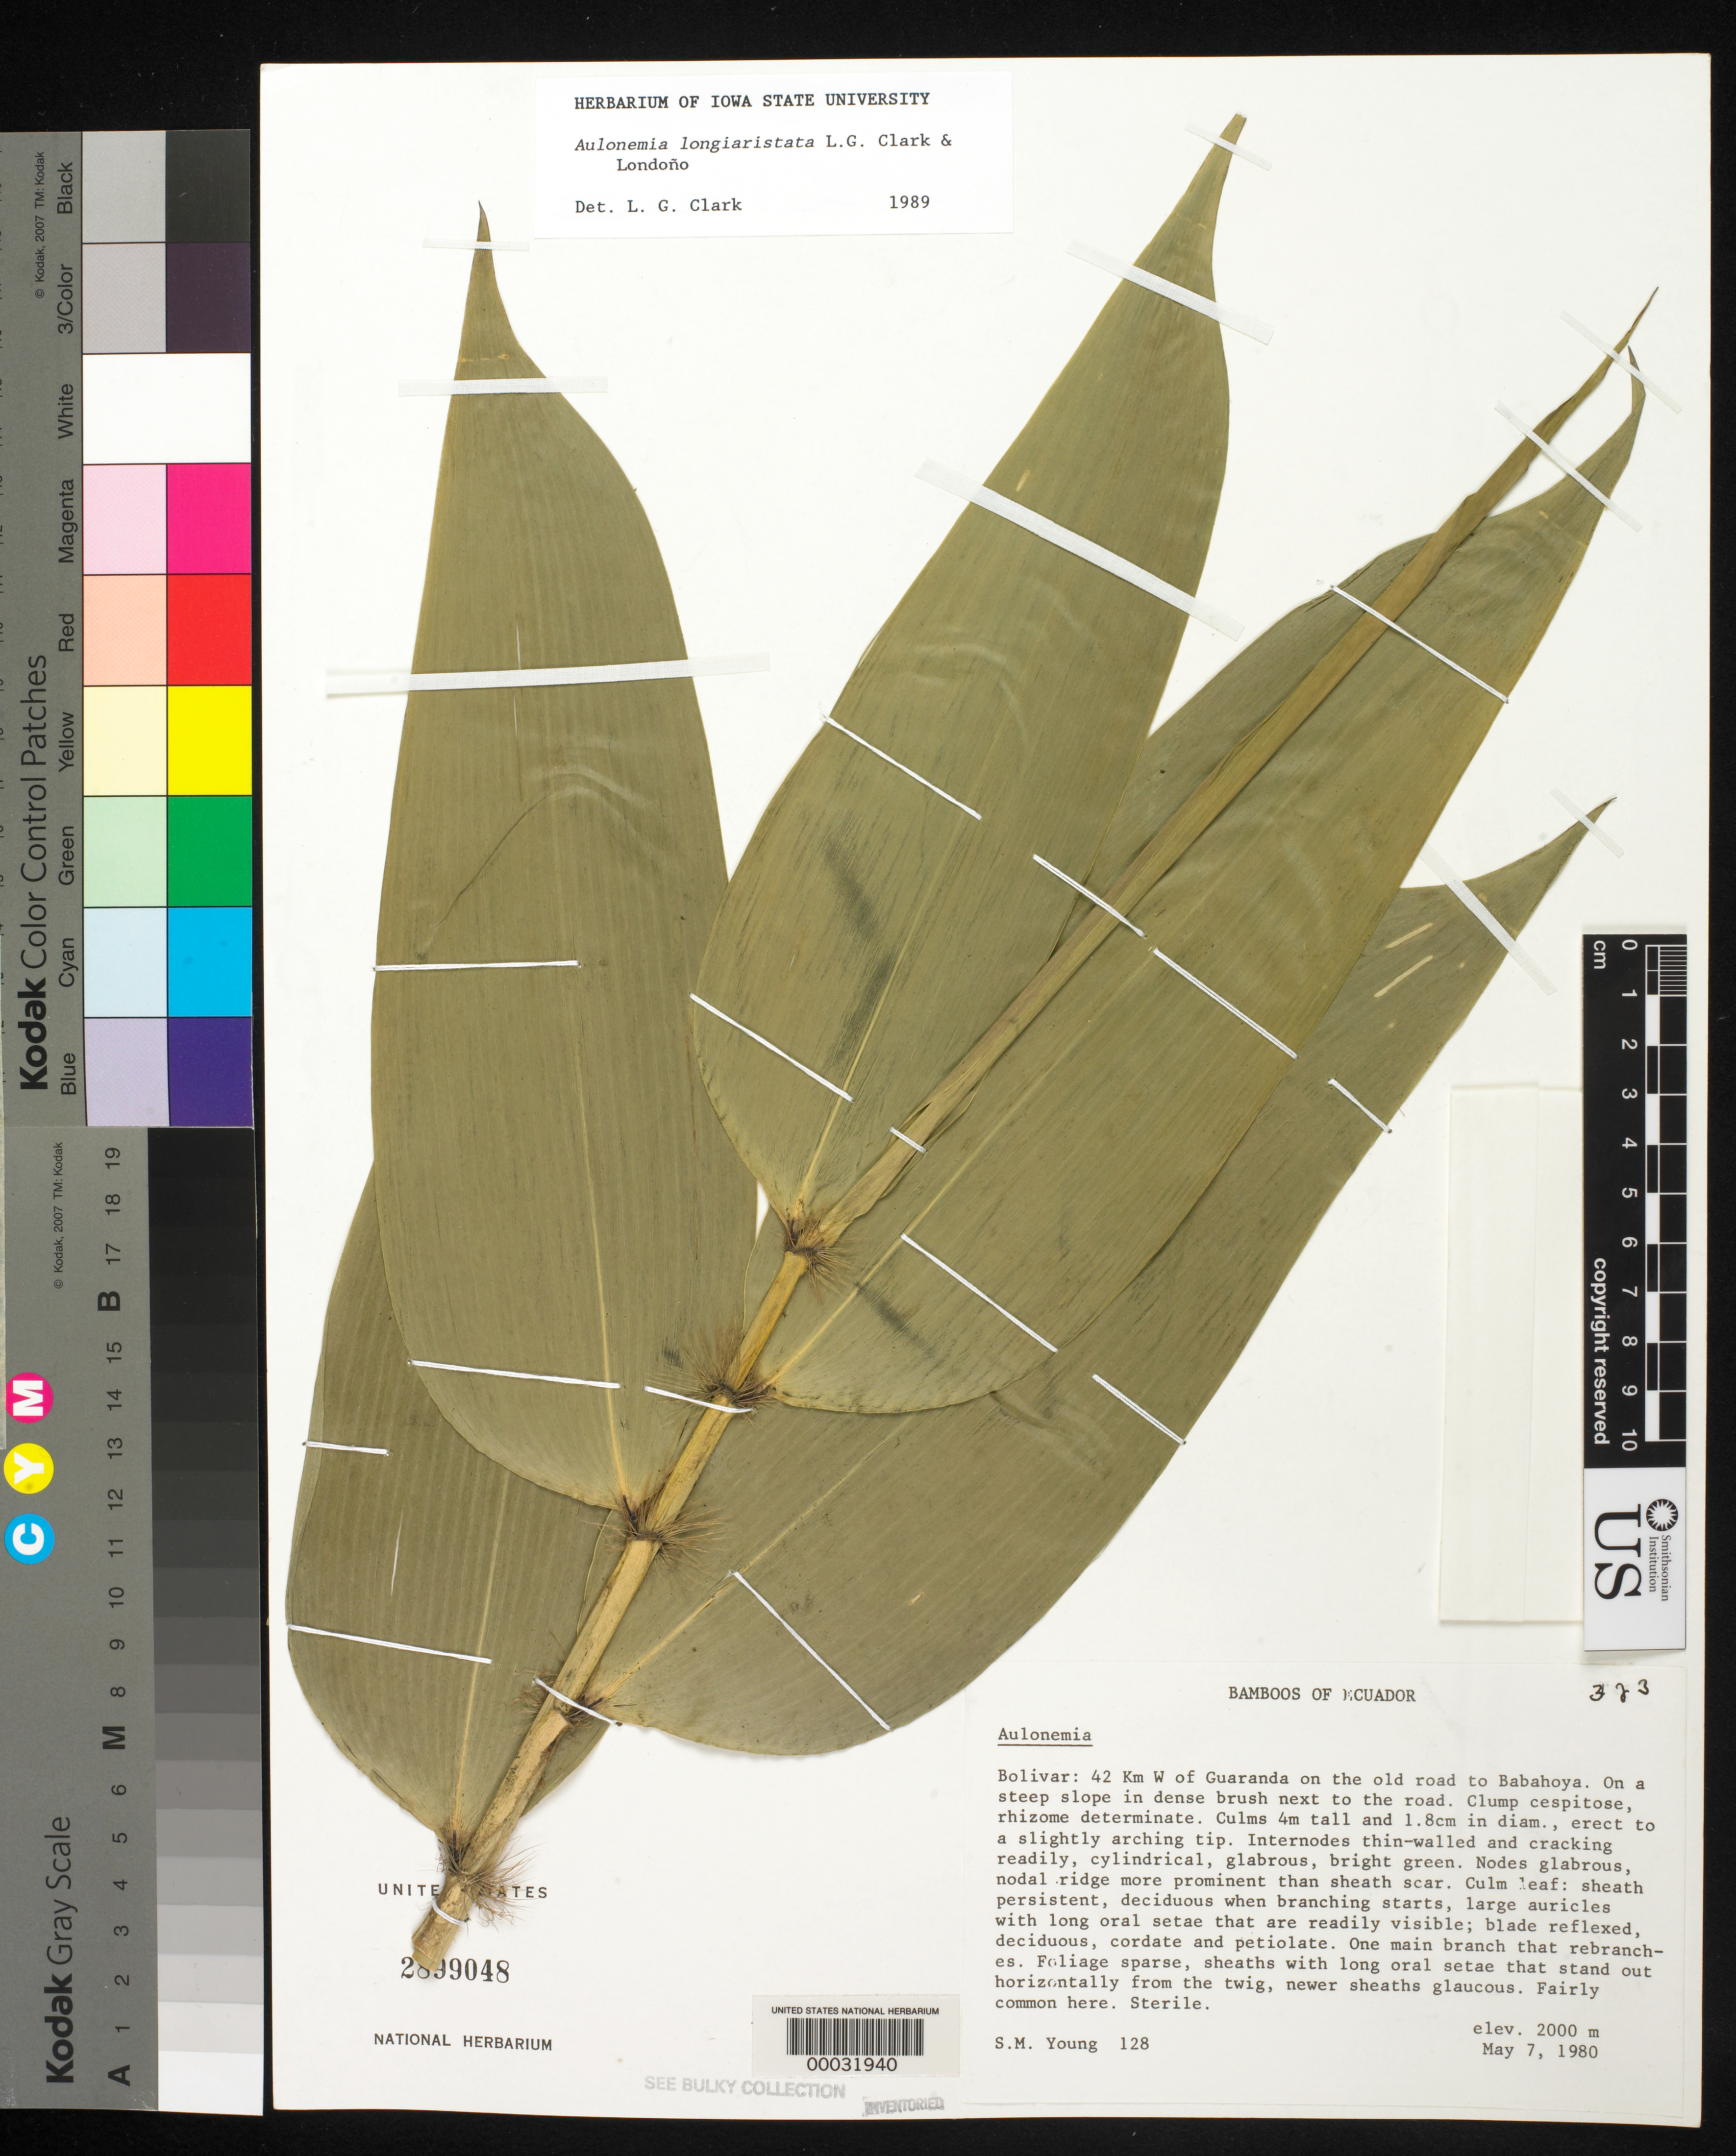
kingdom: Plantae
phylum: Tracheophyta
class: Liliopsida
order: Poales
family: Poaceae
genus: Aulonemia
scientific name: Aulonemia longiaristata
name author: L.G. Clark & Londoño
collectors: S. Young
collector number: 128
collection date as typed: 07 May 1980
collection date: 1980-05-07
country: Ecuador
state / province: Bolívar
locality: Guaranda, Babahoyo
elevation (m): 2000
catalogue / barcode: US 2899048